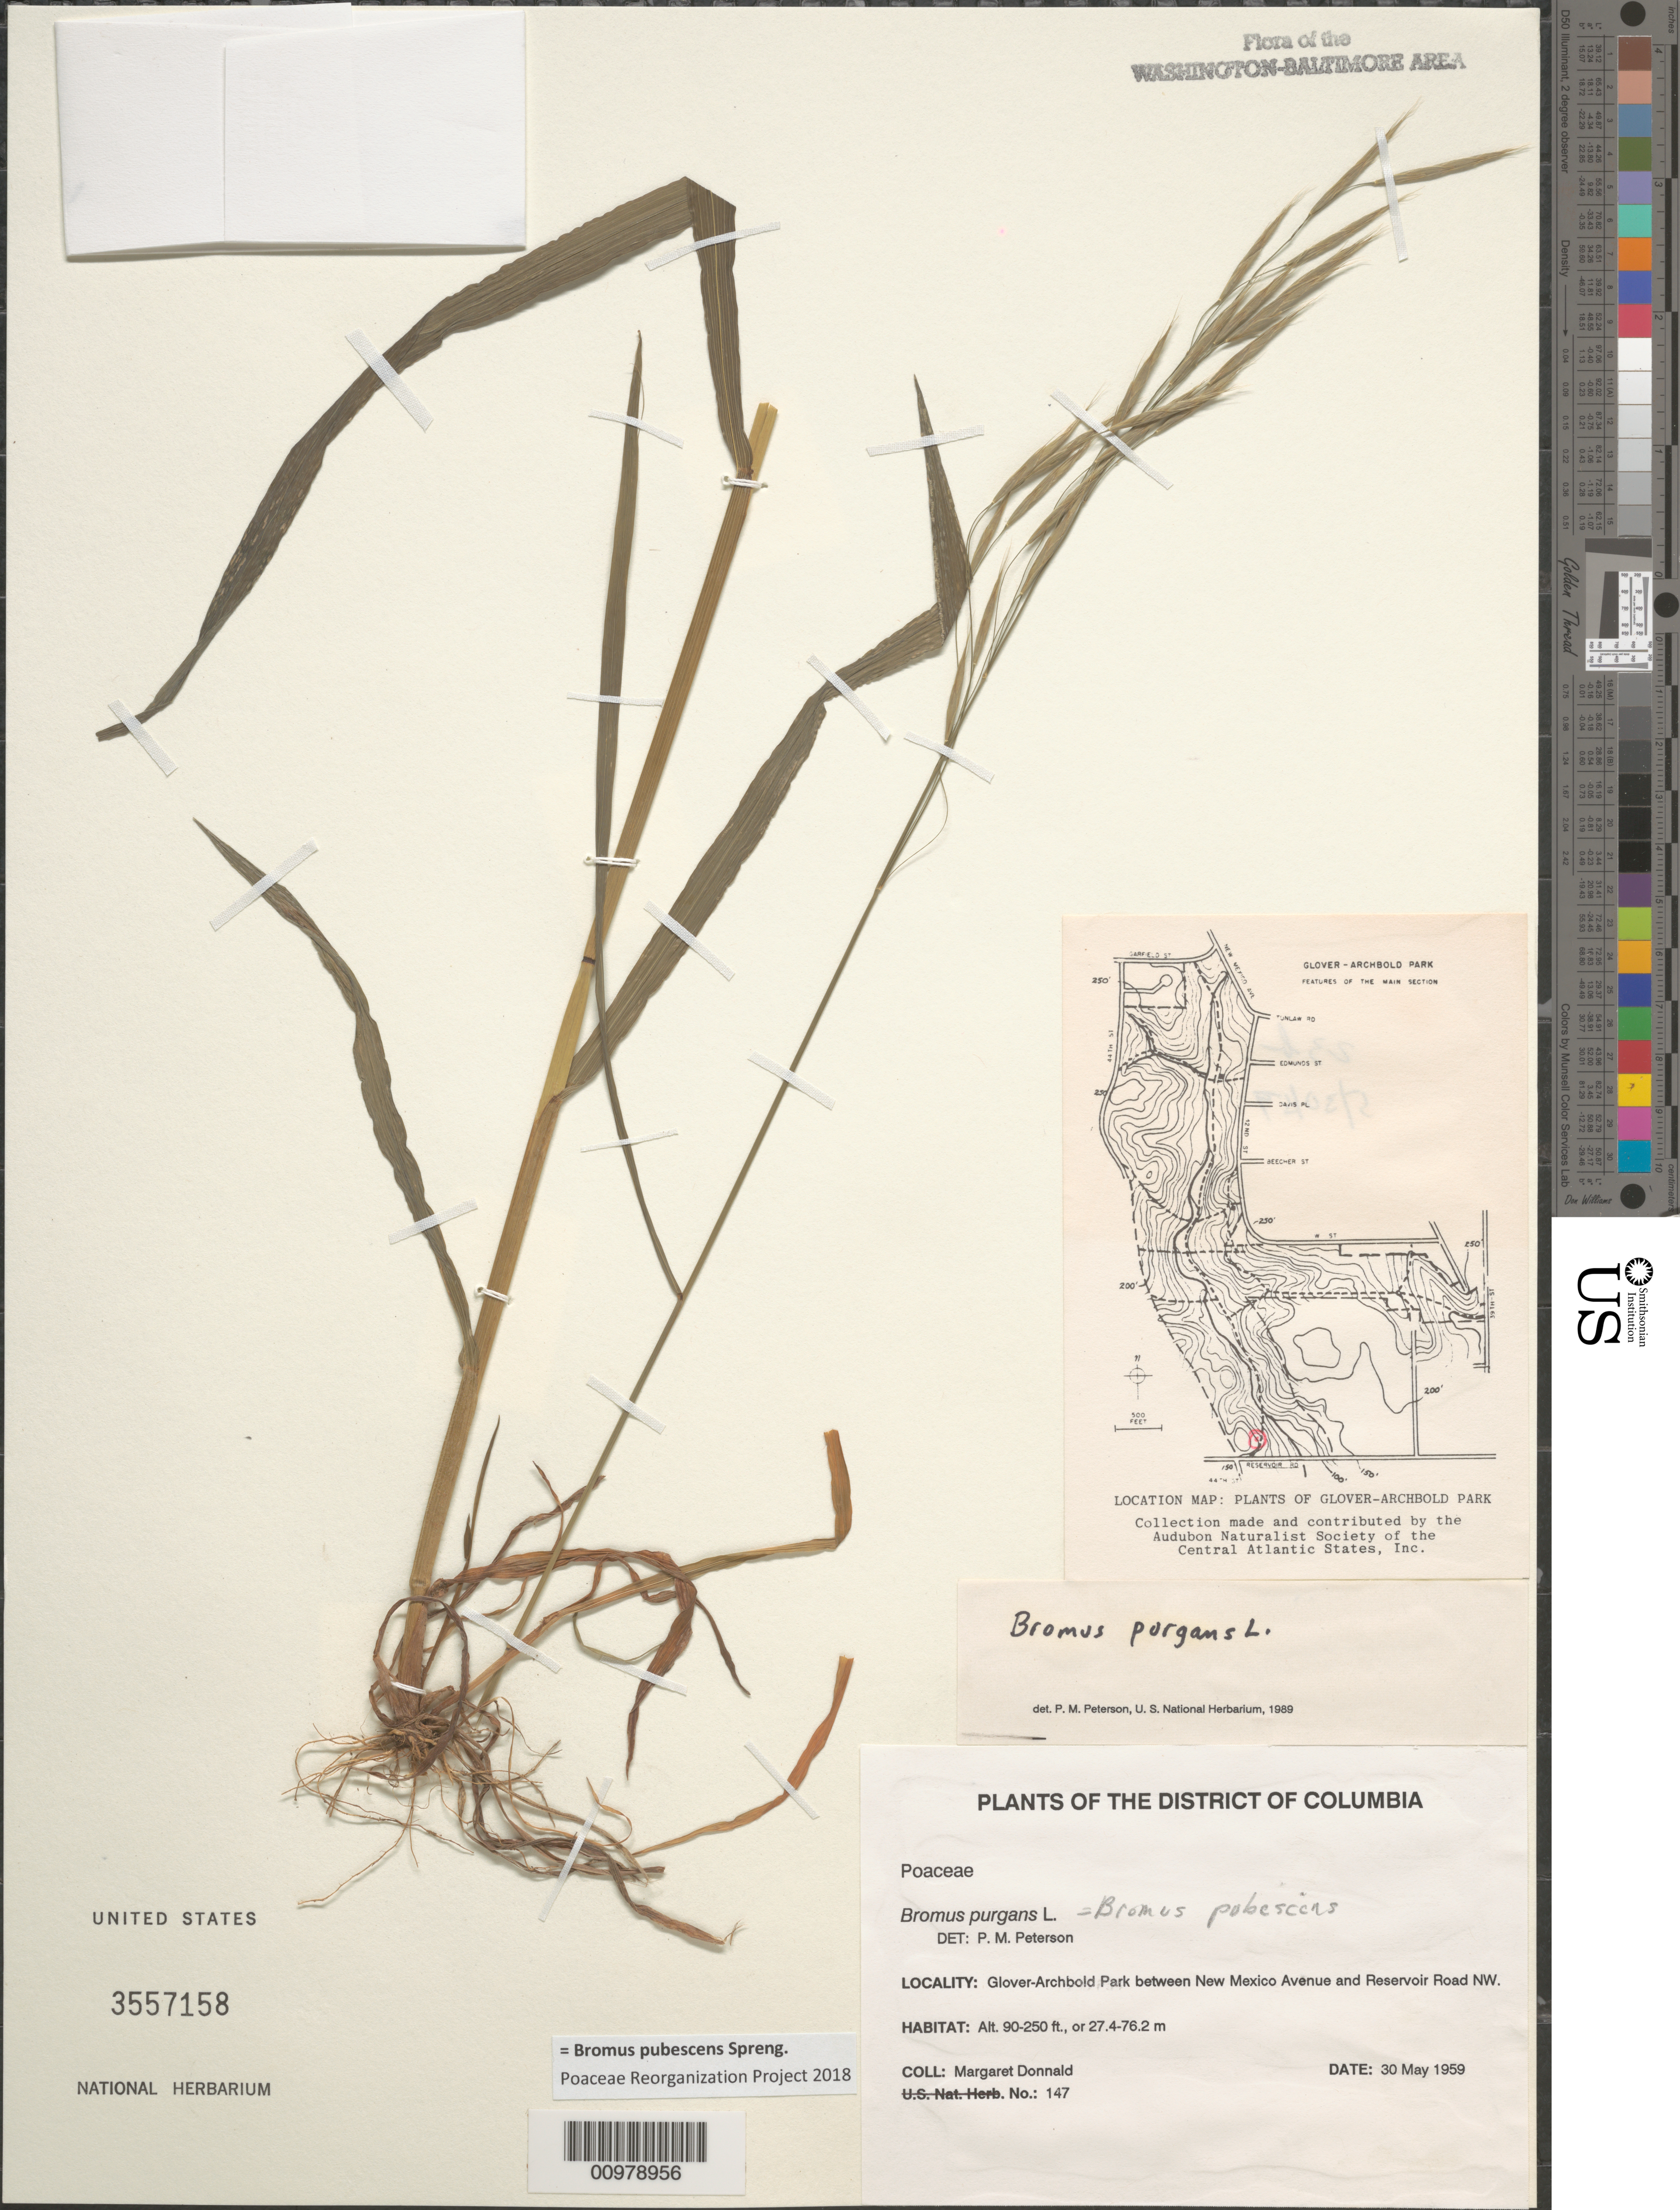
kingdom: Plantae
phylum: Tracheophyta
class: Liliopsida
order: Poales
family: Poaceae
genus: Bromus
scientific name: Bromus pubescens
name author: Muhl. ex Willd.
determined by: Poaceae Reorganization Project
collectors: M. Donnald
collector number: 147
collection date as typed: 30 May 1959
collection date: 1959-05-30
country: United States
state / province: District of Columbia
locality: Glover-Archbold Park between New Mexico Avenue and Reservoir Road NW.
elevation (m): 27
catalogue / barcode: US 3557158